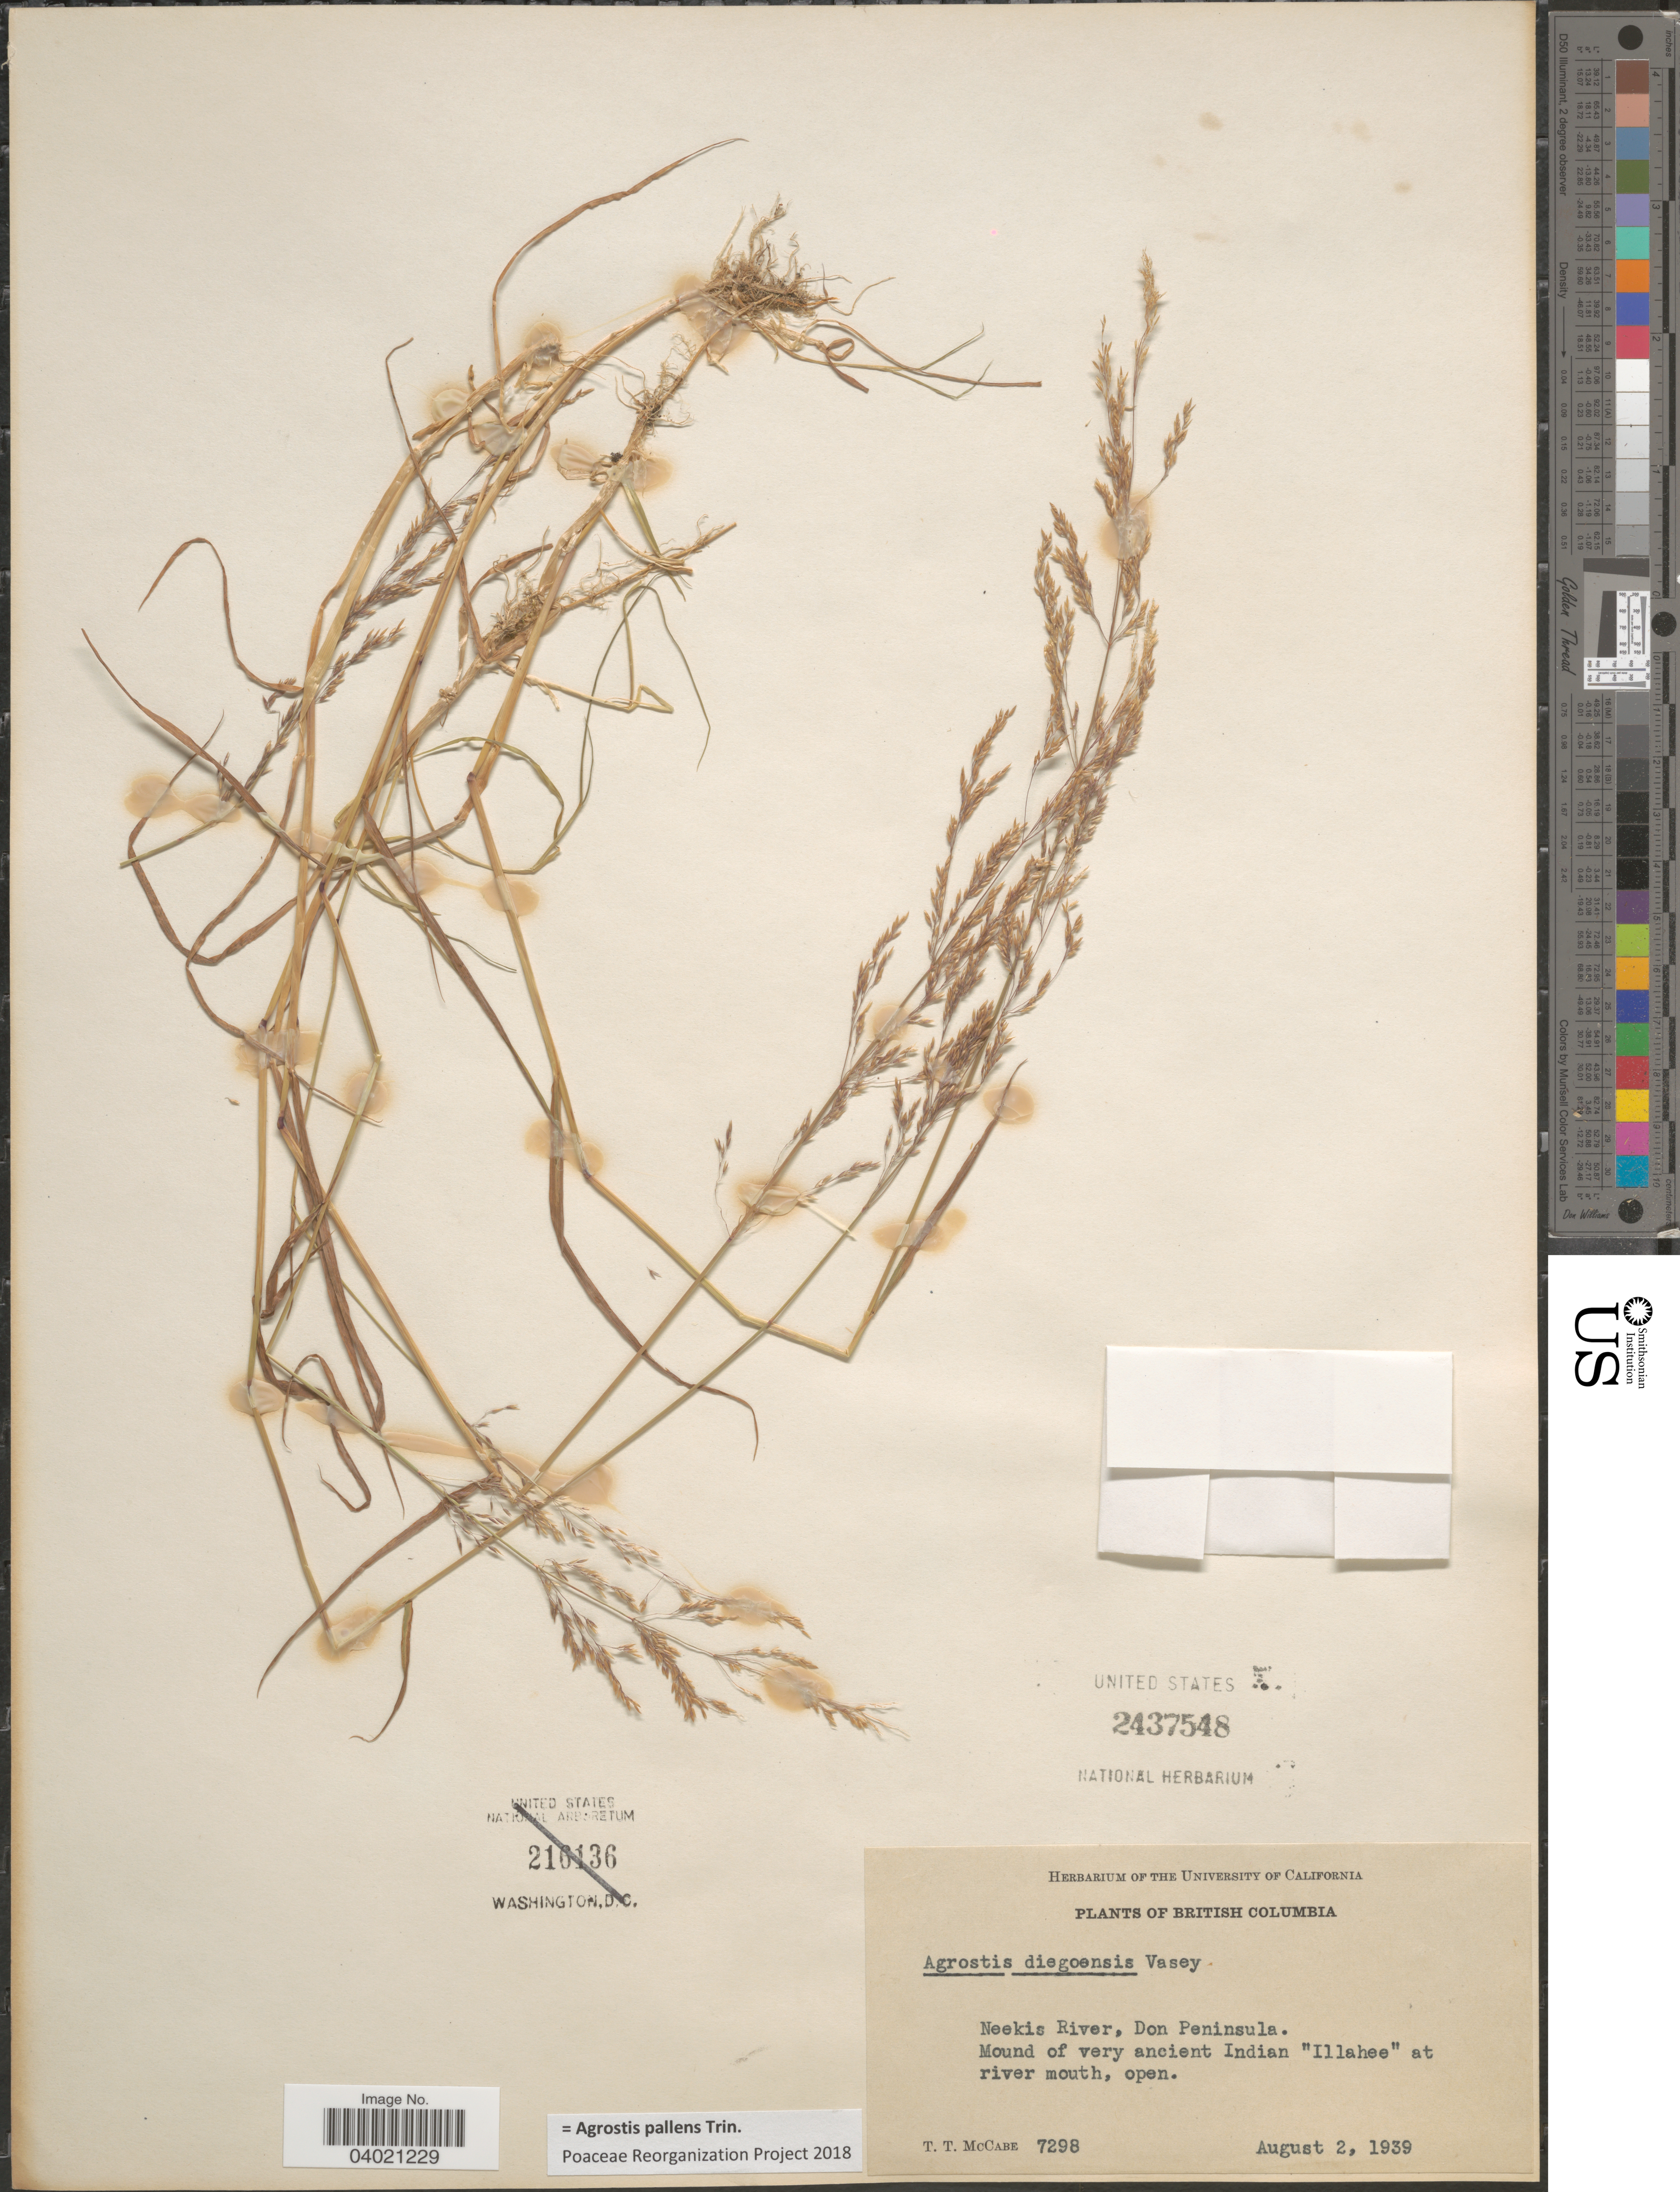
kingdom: Plantae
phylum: Tracheophyta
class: Liliopsida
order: Poales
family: Poaceae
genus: Agrostis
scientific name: Agrostis pallens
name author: Trin.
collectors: T. McCabe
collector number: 7298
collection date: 1939-08-02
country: Canada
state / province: British Columbia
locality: Neekis River, Don Peninsula.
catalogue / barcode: US 2437548